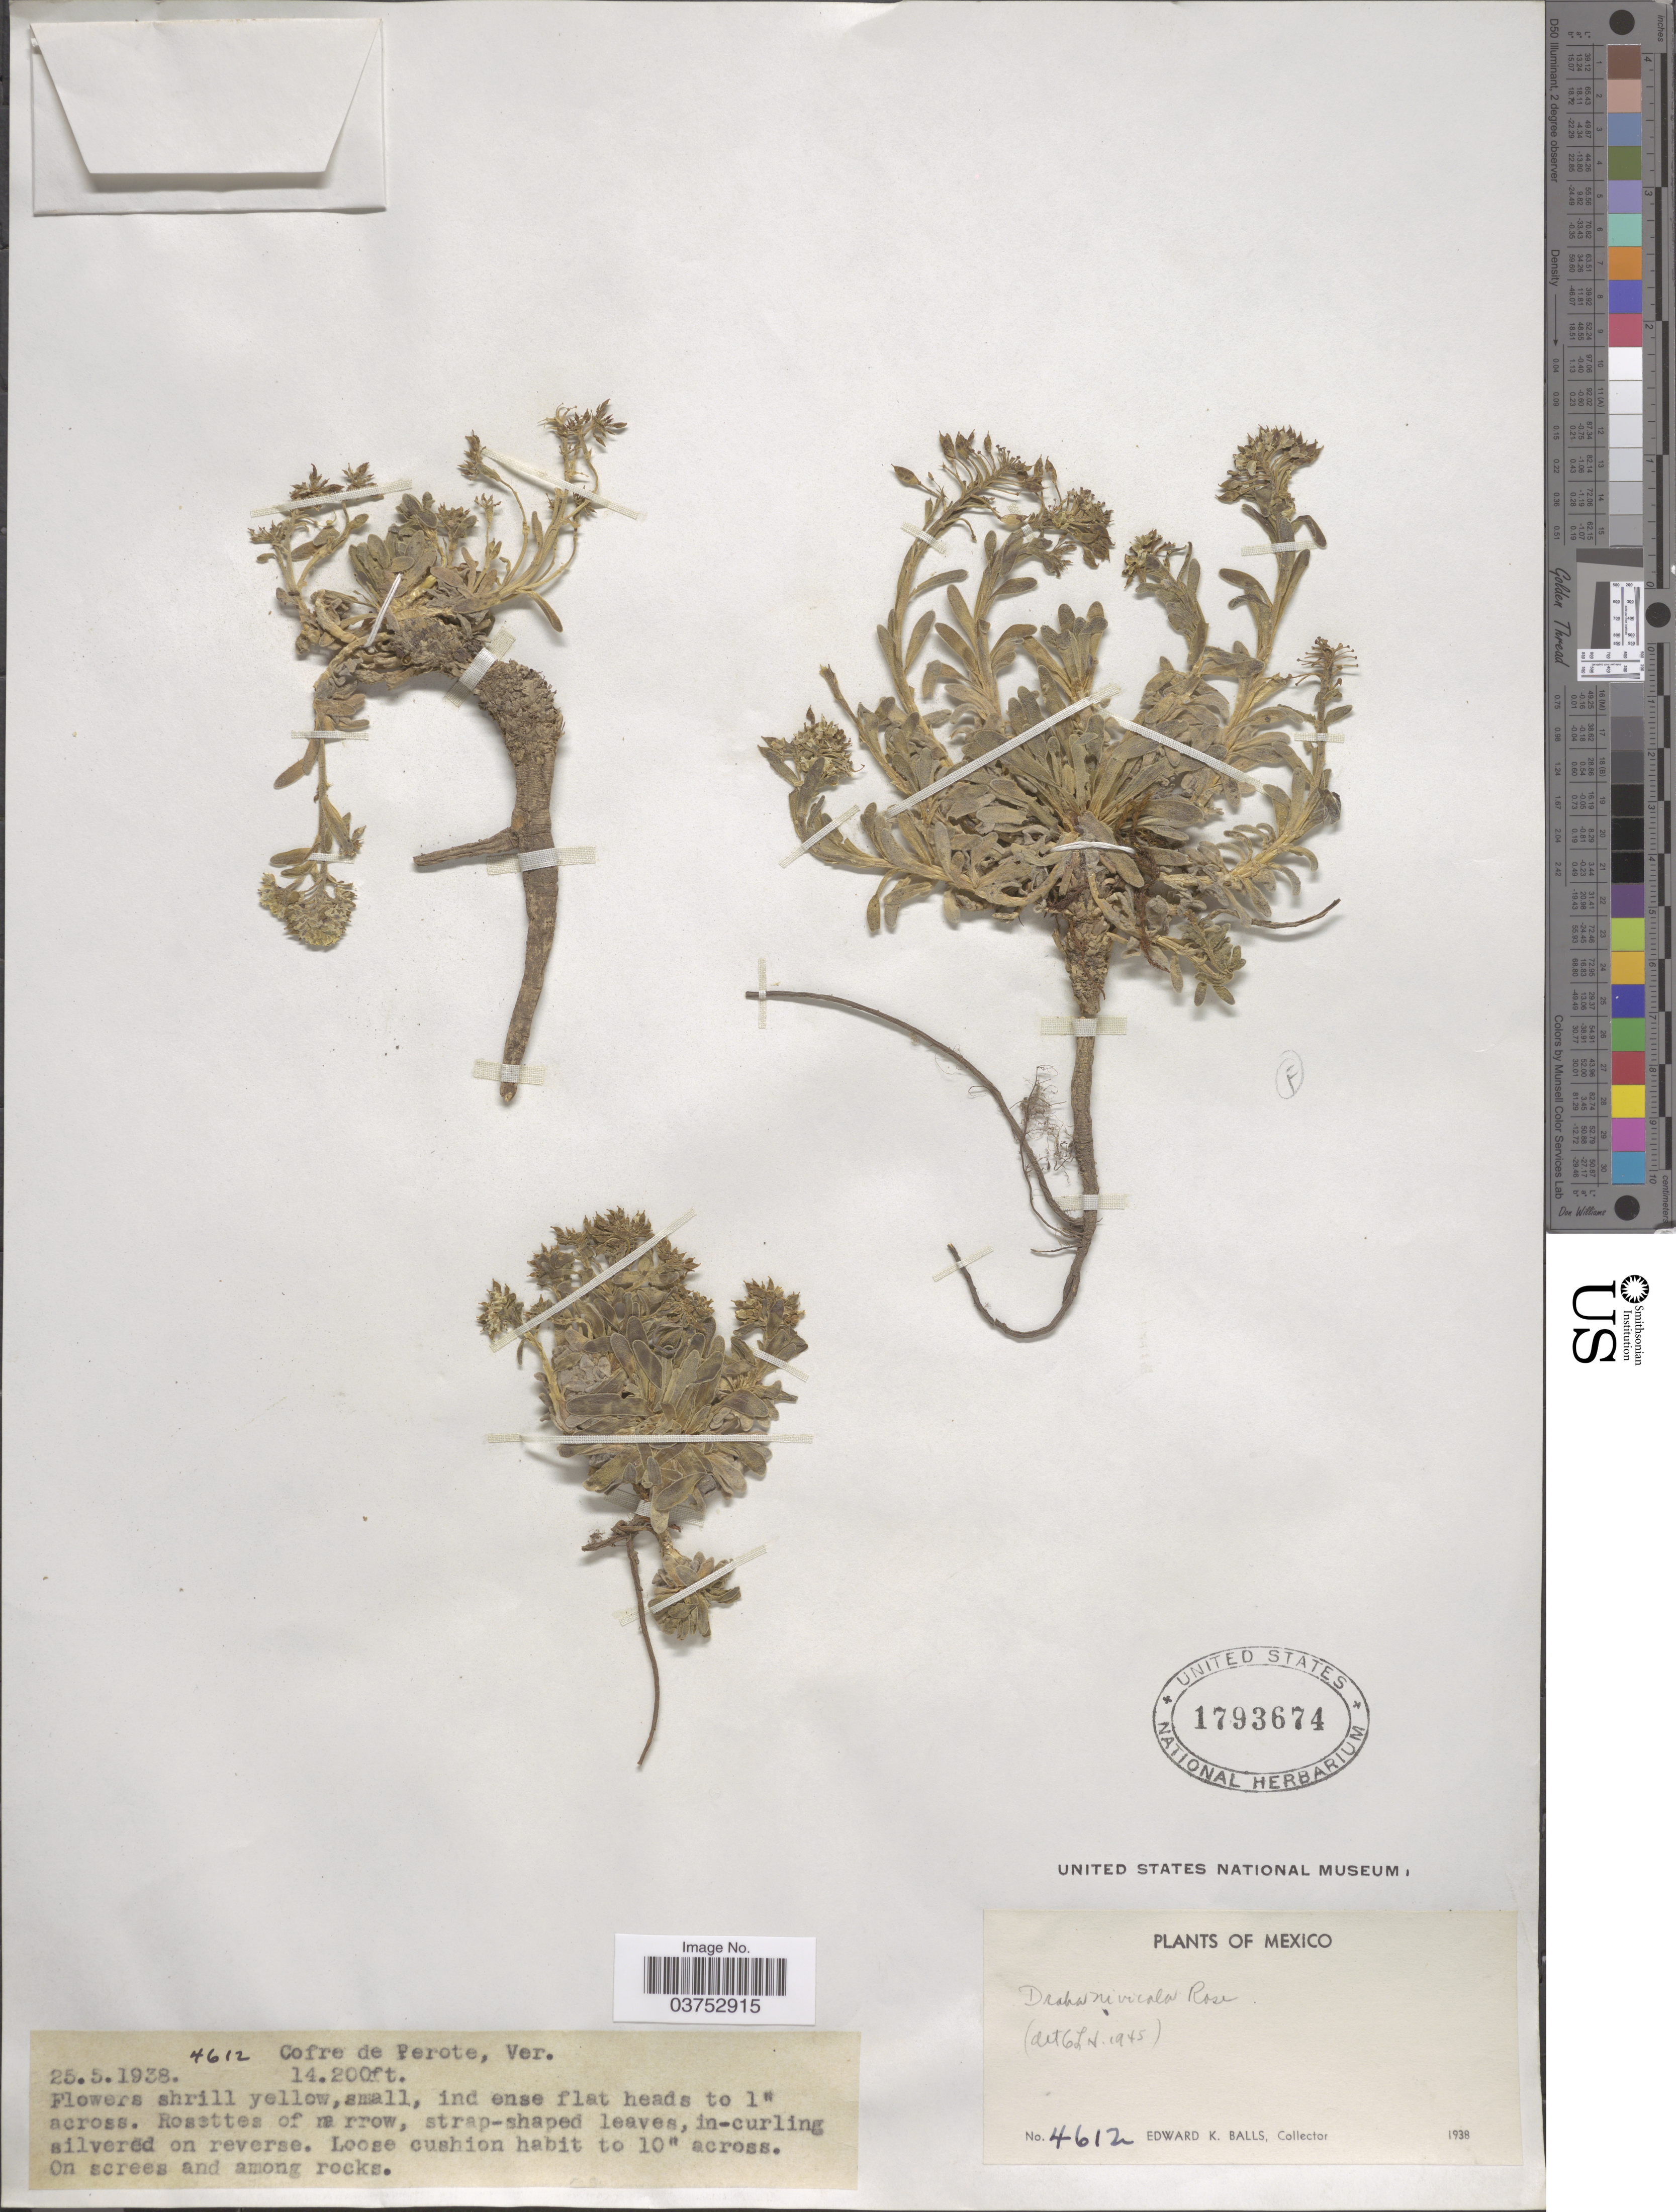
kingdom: Plantae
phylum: Tracheophyta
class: Magnoliopsida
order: Brassicales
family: Brassicaceae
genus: Draba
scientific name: Draba tolucensis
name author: (A. Gray) Kunth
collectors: E. K. Balls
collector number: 4612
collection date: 1938-05-25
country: Mexico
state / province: Veracruz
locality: Cofre de Perote, Ver.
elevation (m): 4328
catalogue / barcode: US 1793674